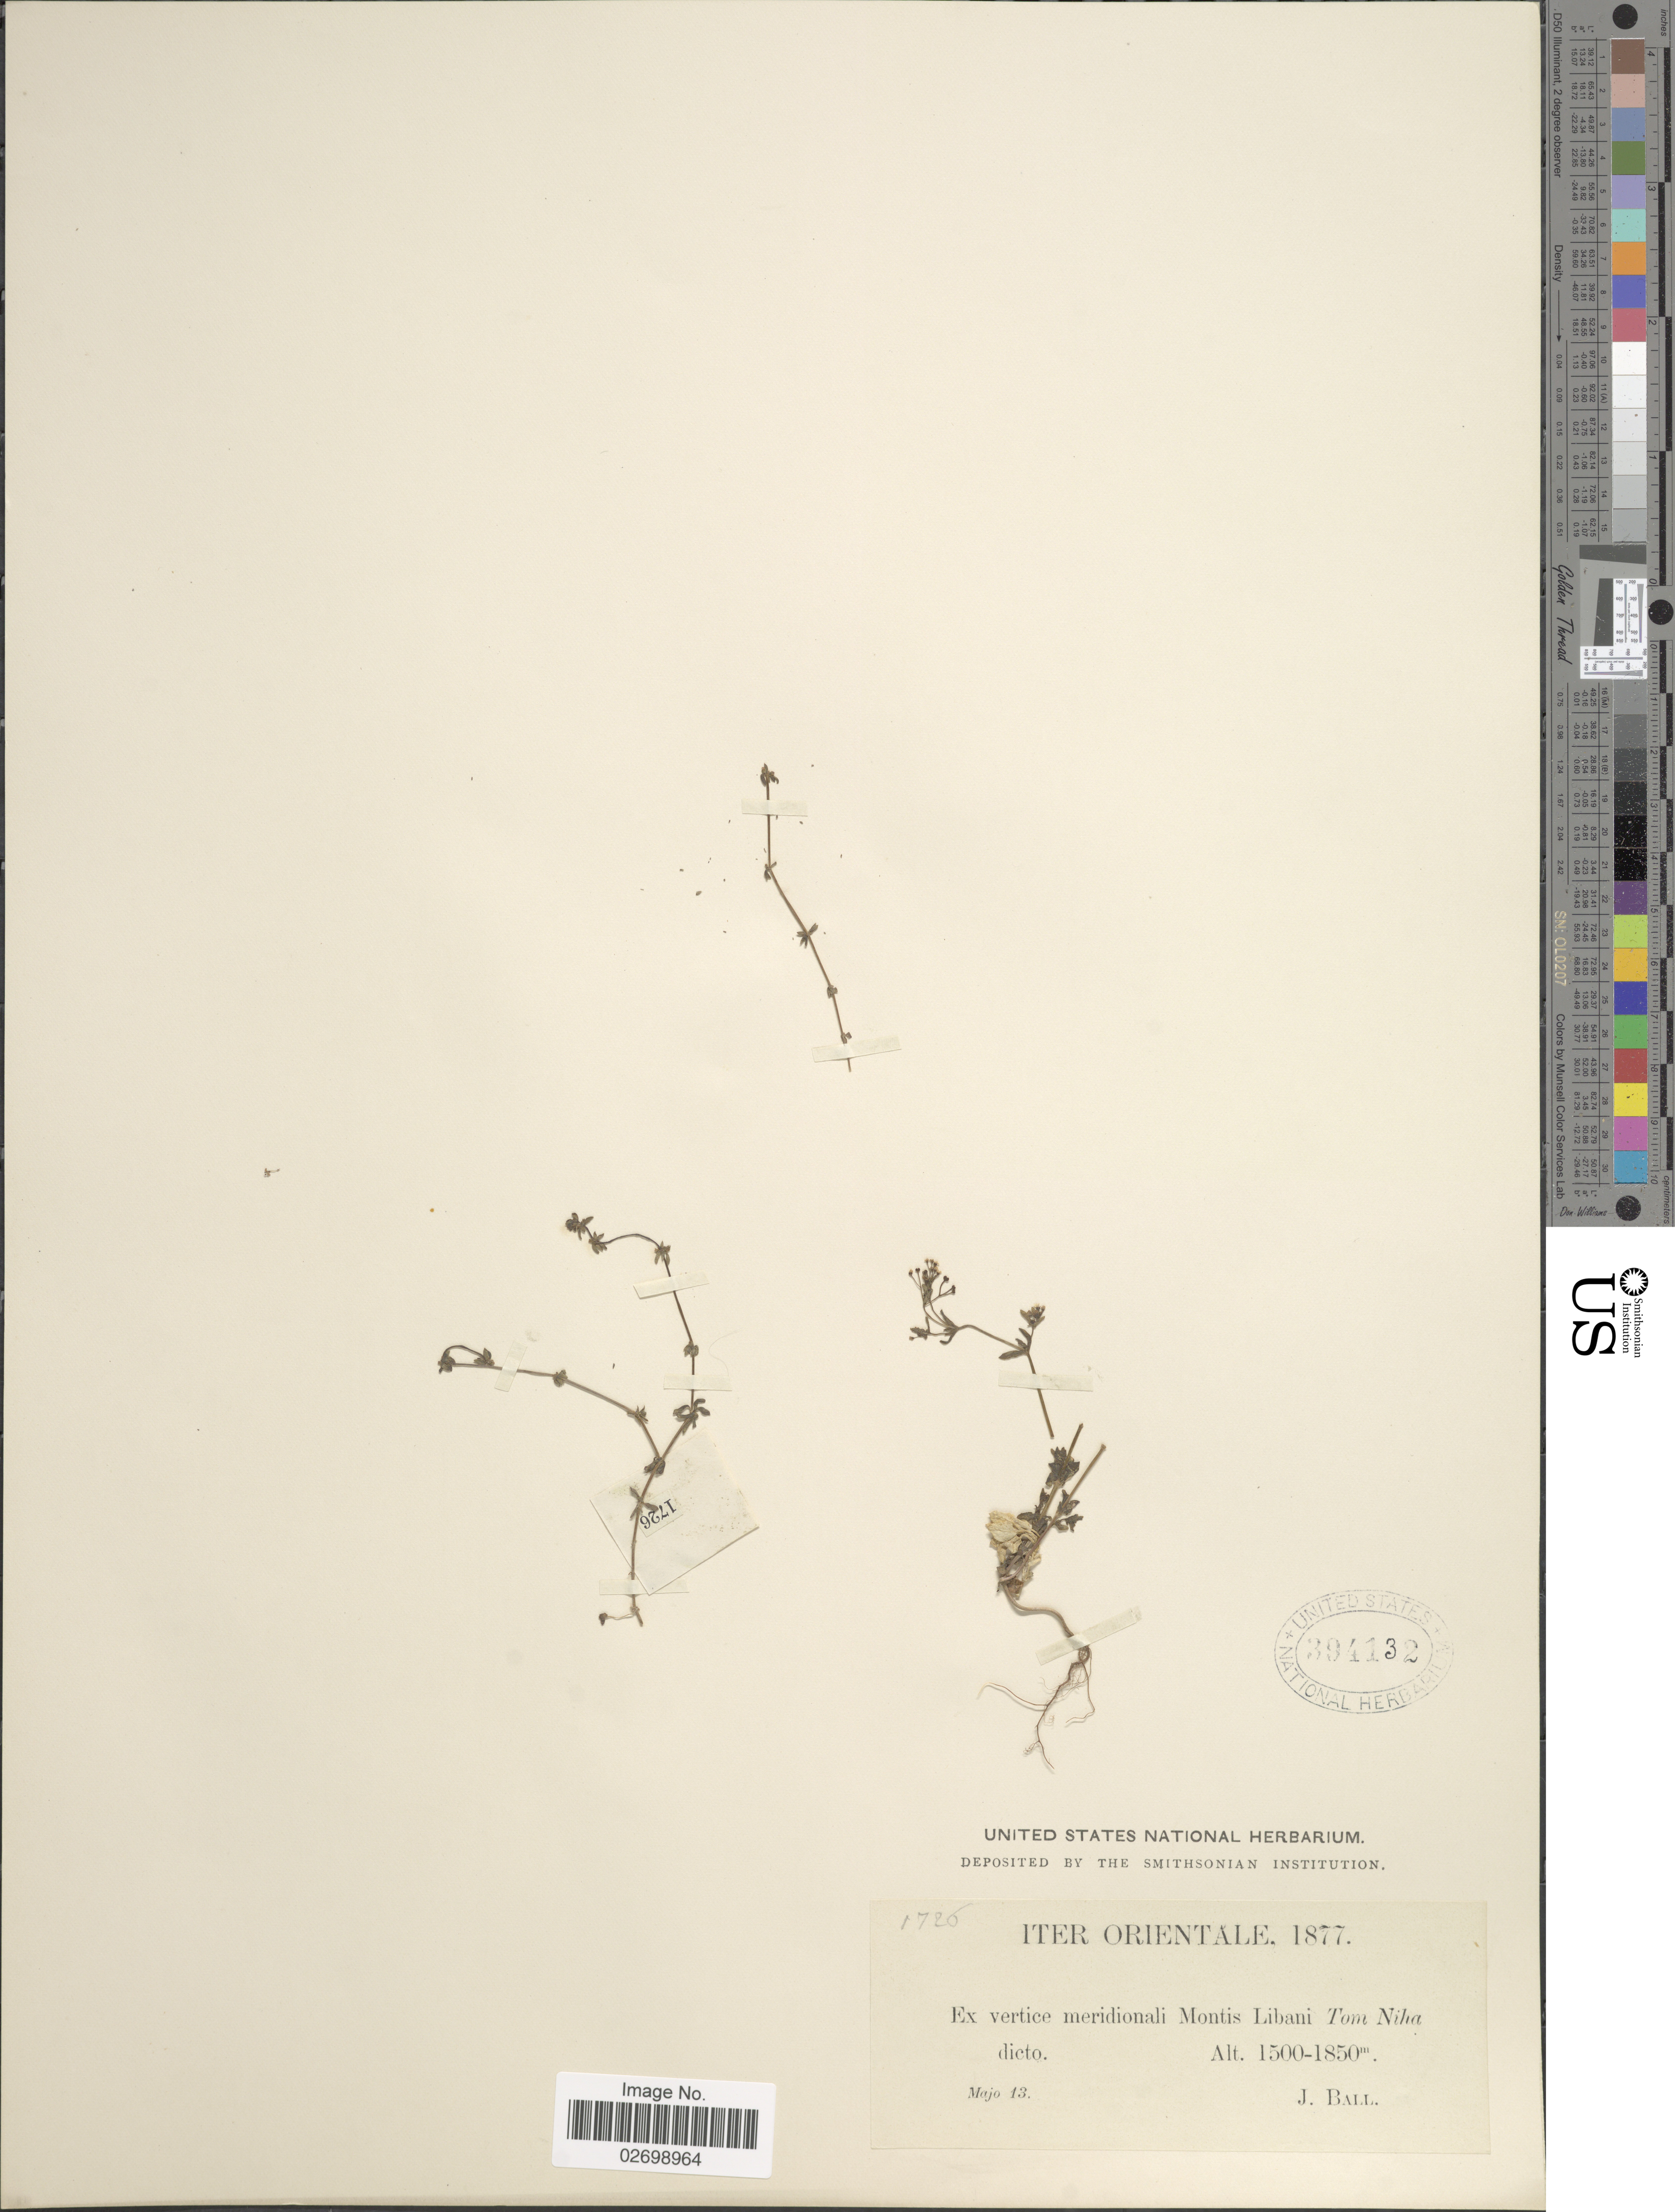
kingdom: Plantae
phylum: Tracheophyta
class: Magnoliopsida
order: Gentianales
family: Rubiaceae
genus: Galium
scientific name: Galium sp.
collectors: J. Ball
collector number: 1726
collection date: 1877-05-13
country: Lebanon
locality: Orientale. Ex vertice meridionali Montis Libani Tom Nila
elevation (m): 1500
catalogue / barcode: US 394132